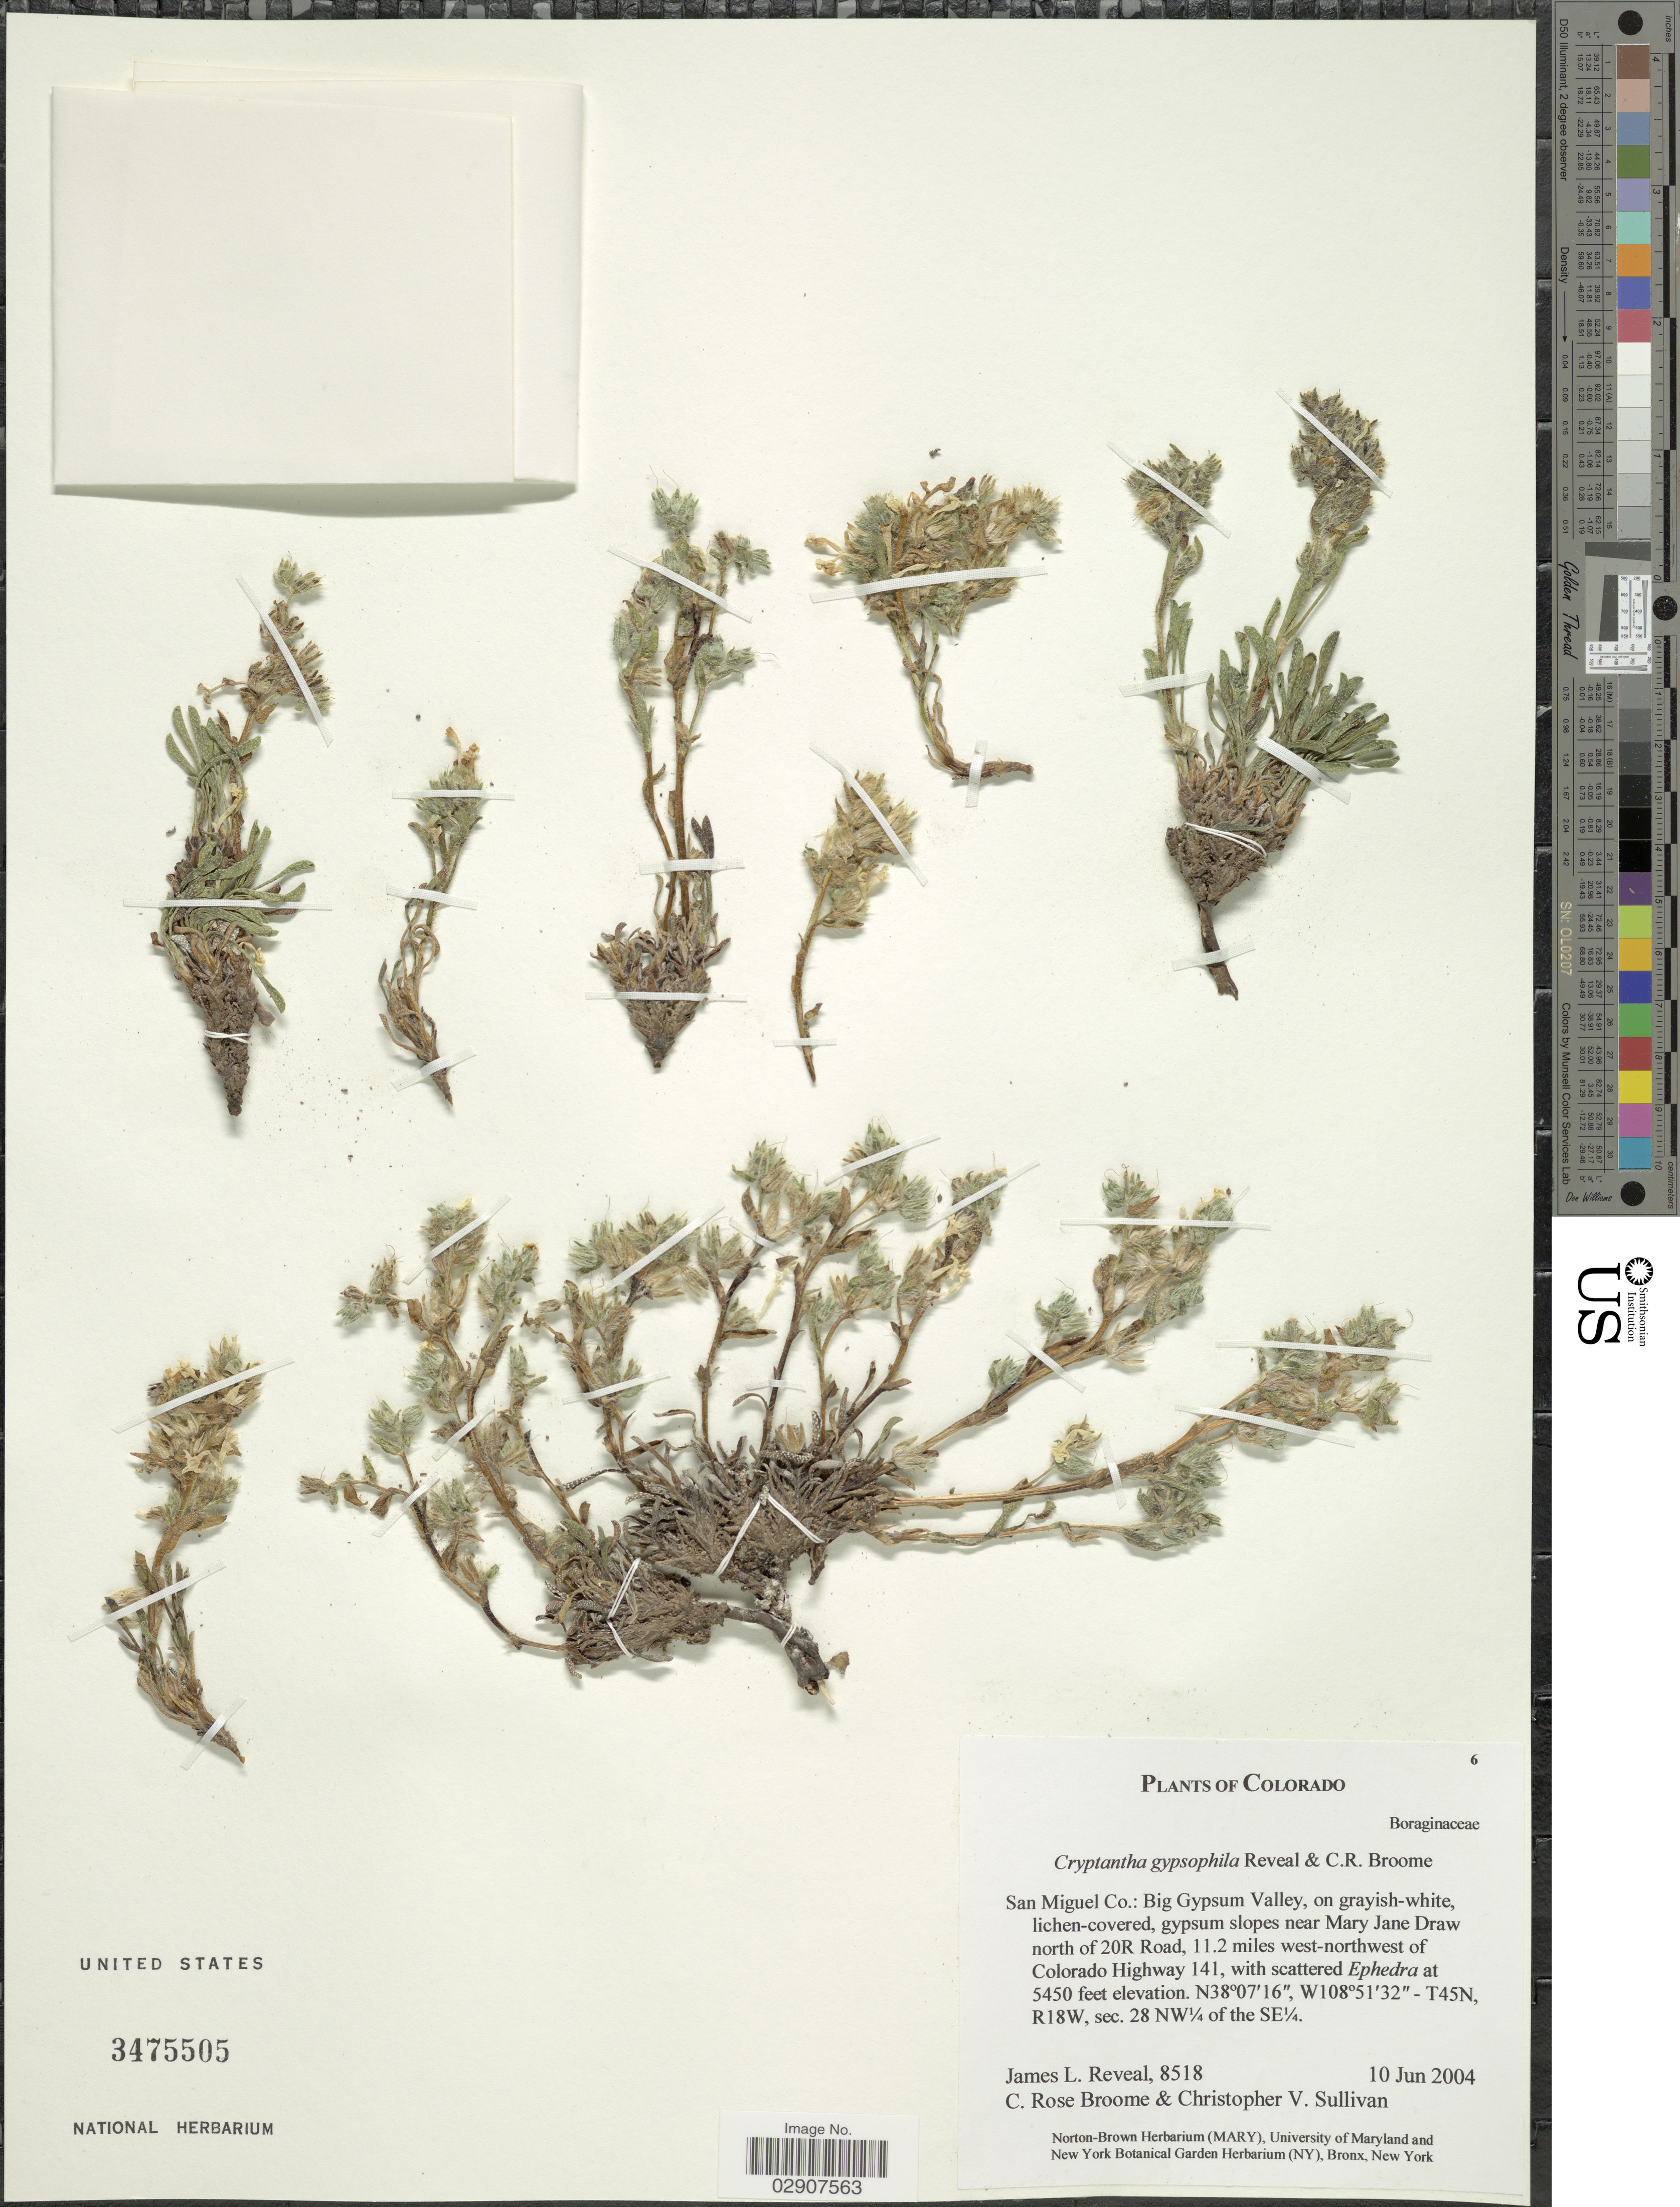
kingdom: Plantae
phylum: Tracheophyta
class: Magnoliopsida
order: Boraginales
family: Boraginaceae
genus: Cryptantha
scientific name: Cryptantha gypsophila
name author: Reveal & C.R. Broome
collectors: J. L. Reveal, C. Broome & C. Sullivan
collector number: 8518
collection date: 2004-06-10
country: United States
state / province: Colorado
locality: San Miguel Co.: Big Gypsum Valley, near Mary Jane Draw north of 20R Road 11.2 miles west-northwest of Colorado Highway 141, T45N, R18W, sec. 28 NW¼ of the SE¼.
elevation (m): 1661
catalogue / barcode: US 3475505